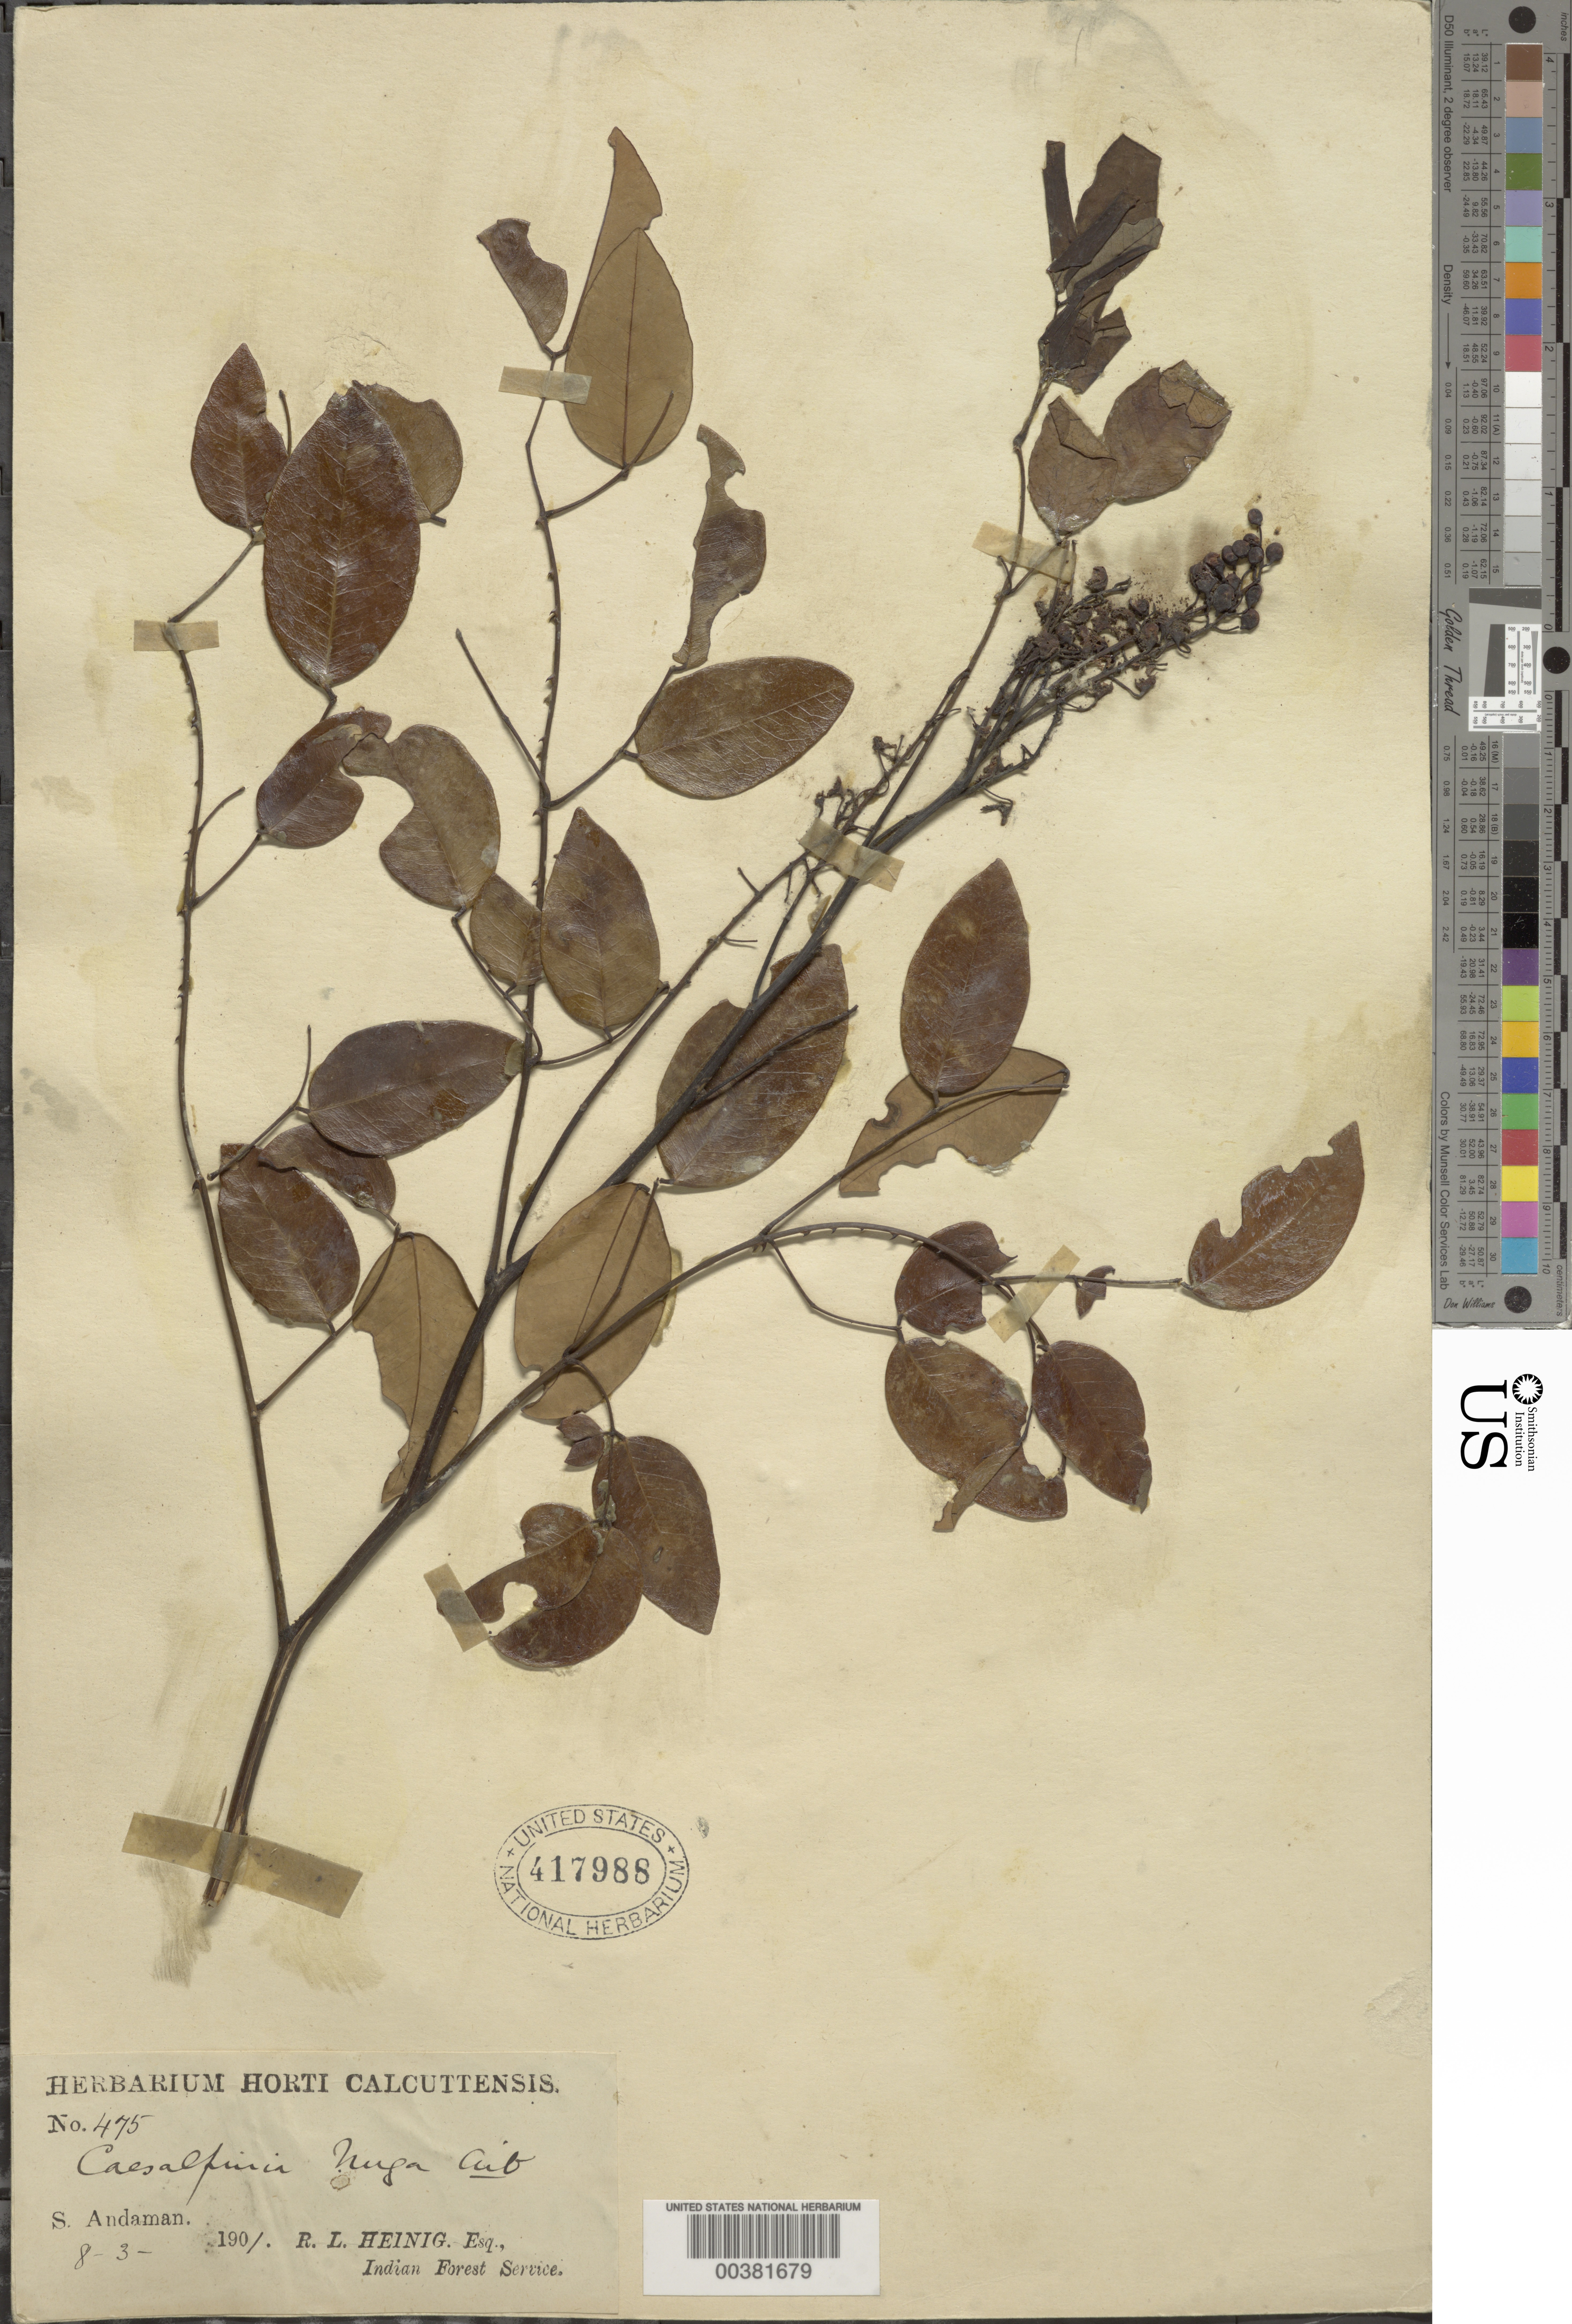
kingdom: Plantae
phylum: Tracheophyta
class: Magnoliopsida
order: Fabales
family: Fabaceae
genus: Ticanto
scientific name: Ticanto crista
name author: (L.) R. Clark & Gagnon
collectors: R. Heinig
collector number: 475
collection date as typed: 08 Mar 1901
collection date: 1901-03-08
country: India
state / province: Andaman and Nicobar Islands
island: South Andaman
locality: South Andaman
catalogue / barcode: US 417988